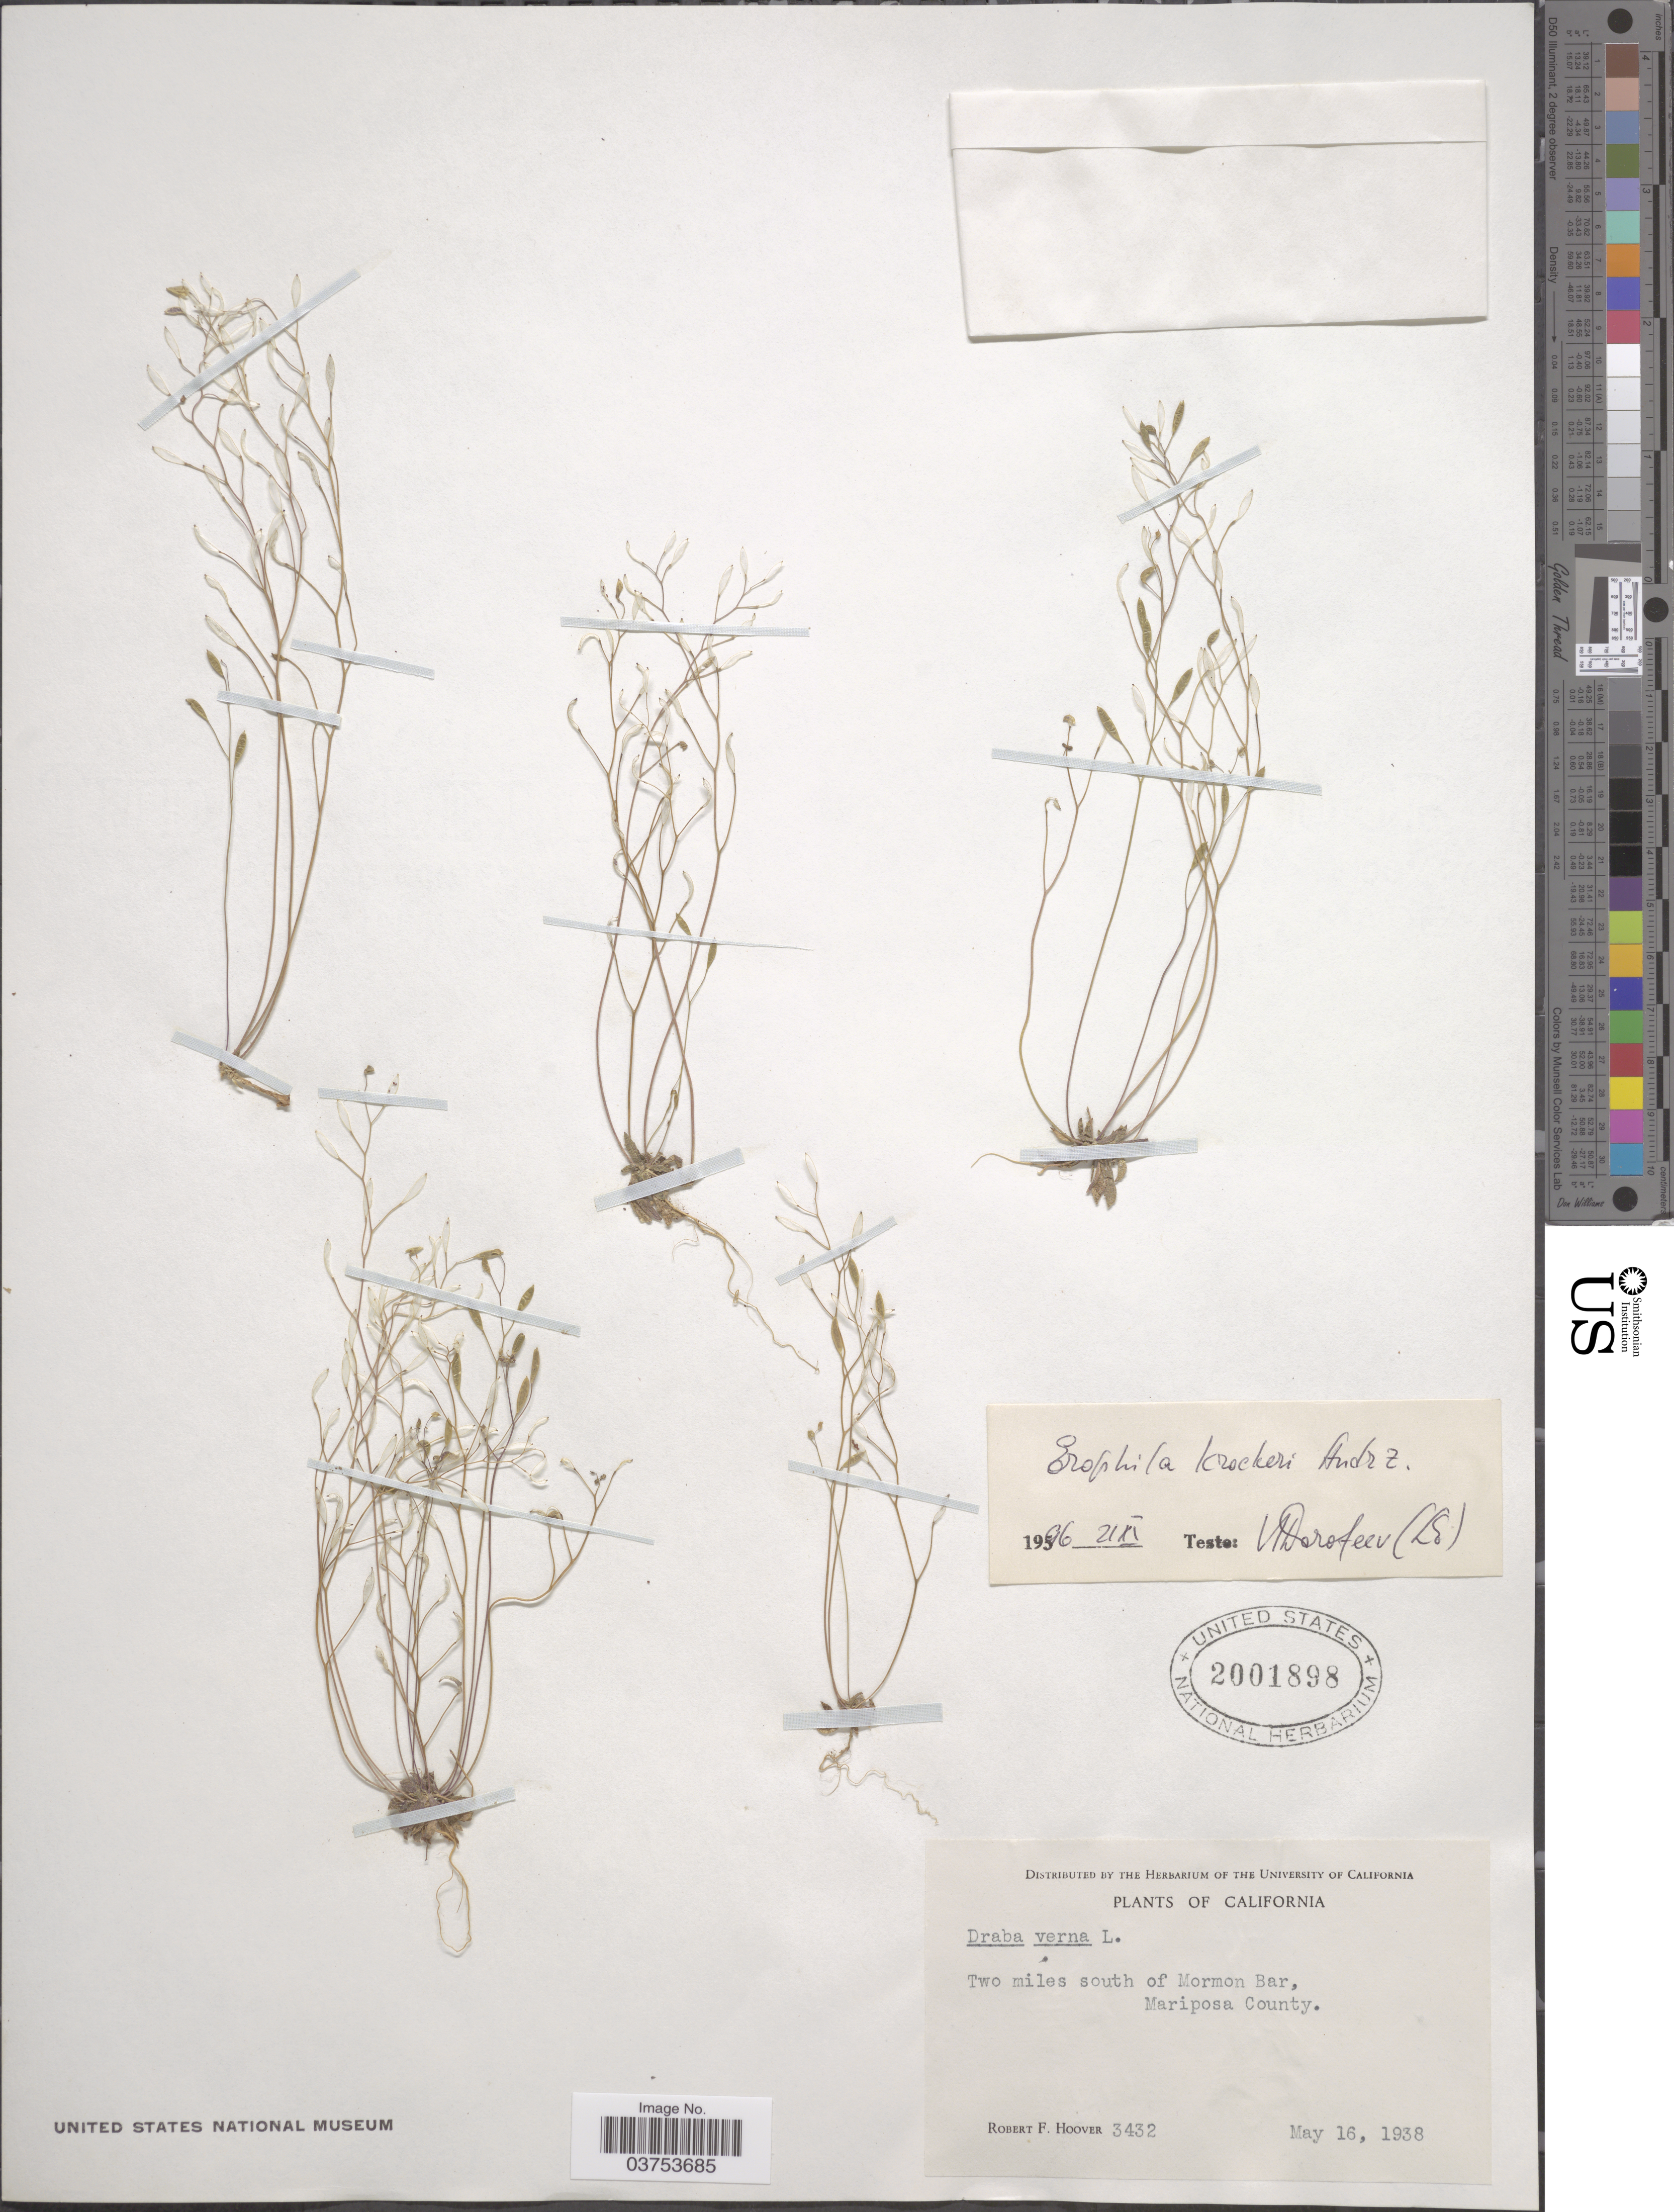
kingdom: Plantae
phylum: Tracheophyta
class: Magnoliopsida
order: Brassicales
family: Brassicaceae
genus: Erophila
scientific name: Erophila verna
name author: (L.) DC.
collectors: R. F. Hoover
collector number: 3432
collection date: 1938-05-16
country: United States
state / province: California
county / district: Mariposa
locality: Two miles south of Mormon Bar, Mariposa County.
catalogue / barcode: US 2001898